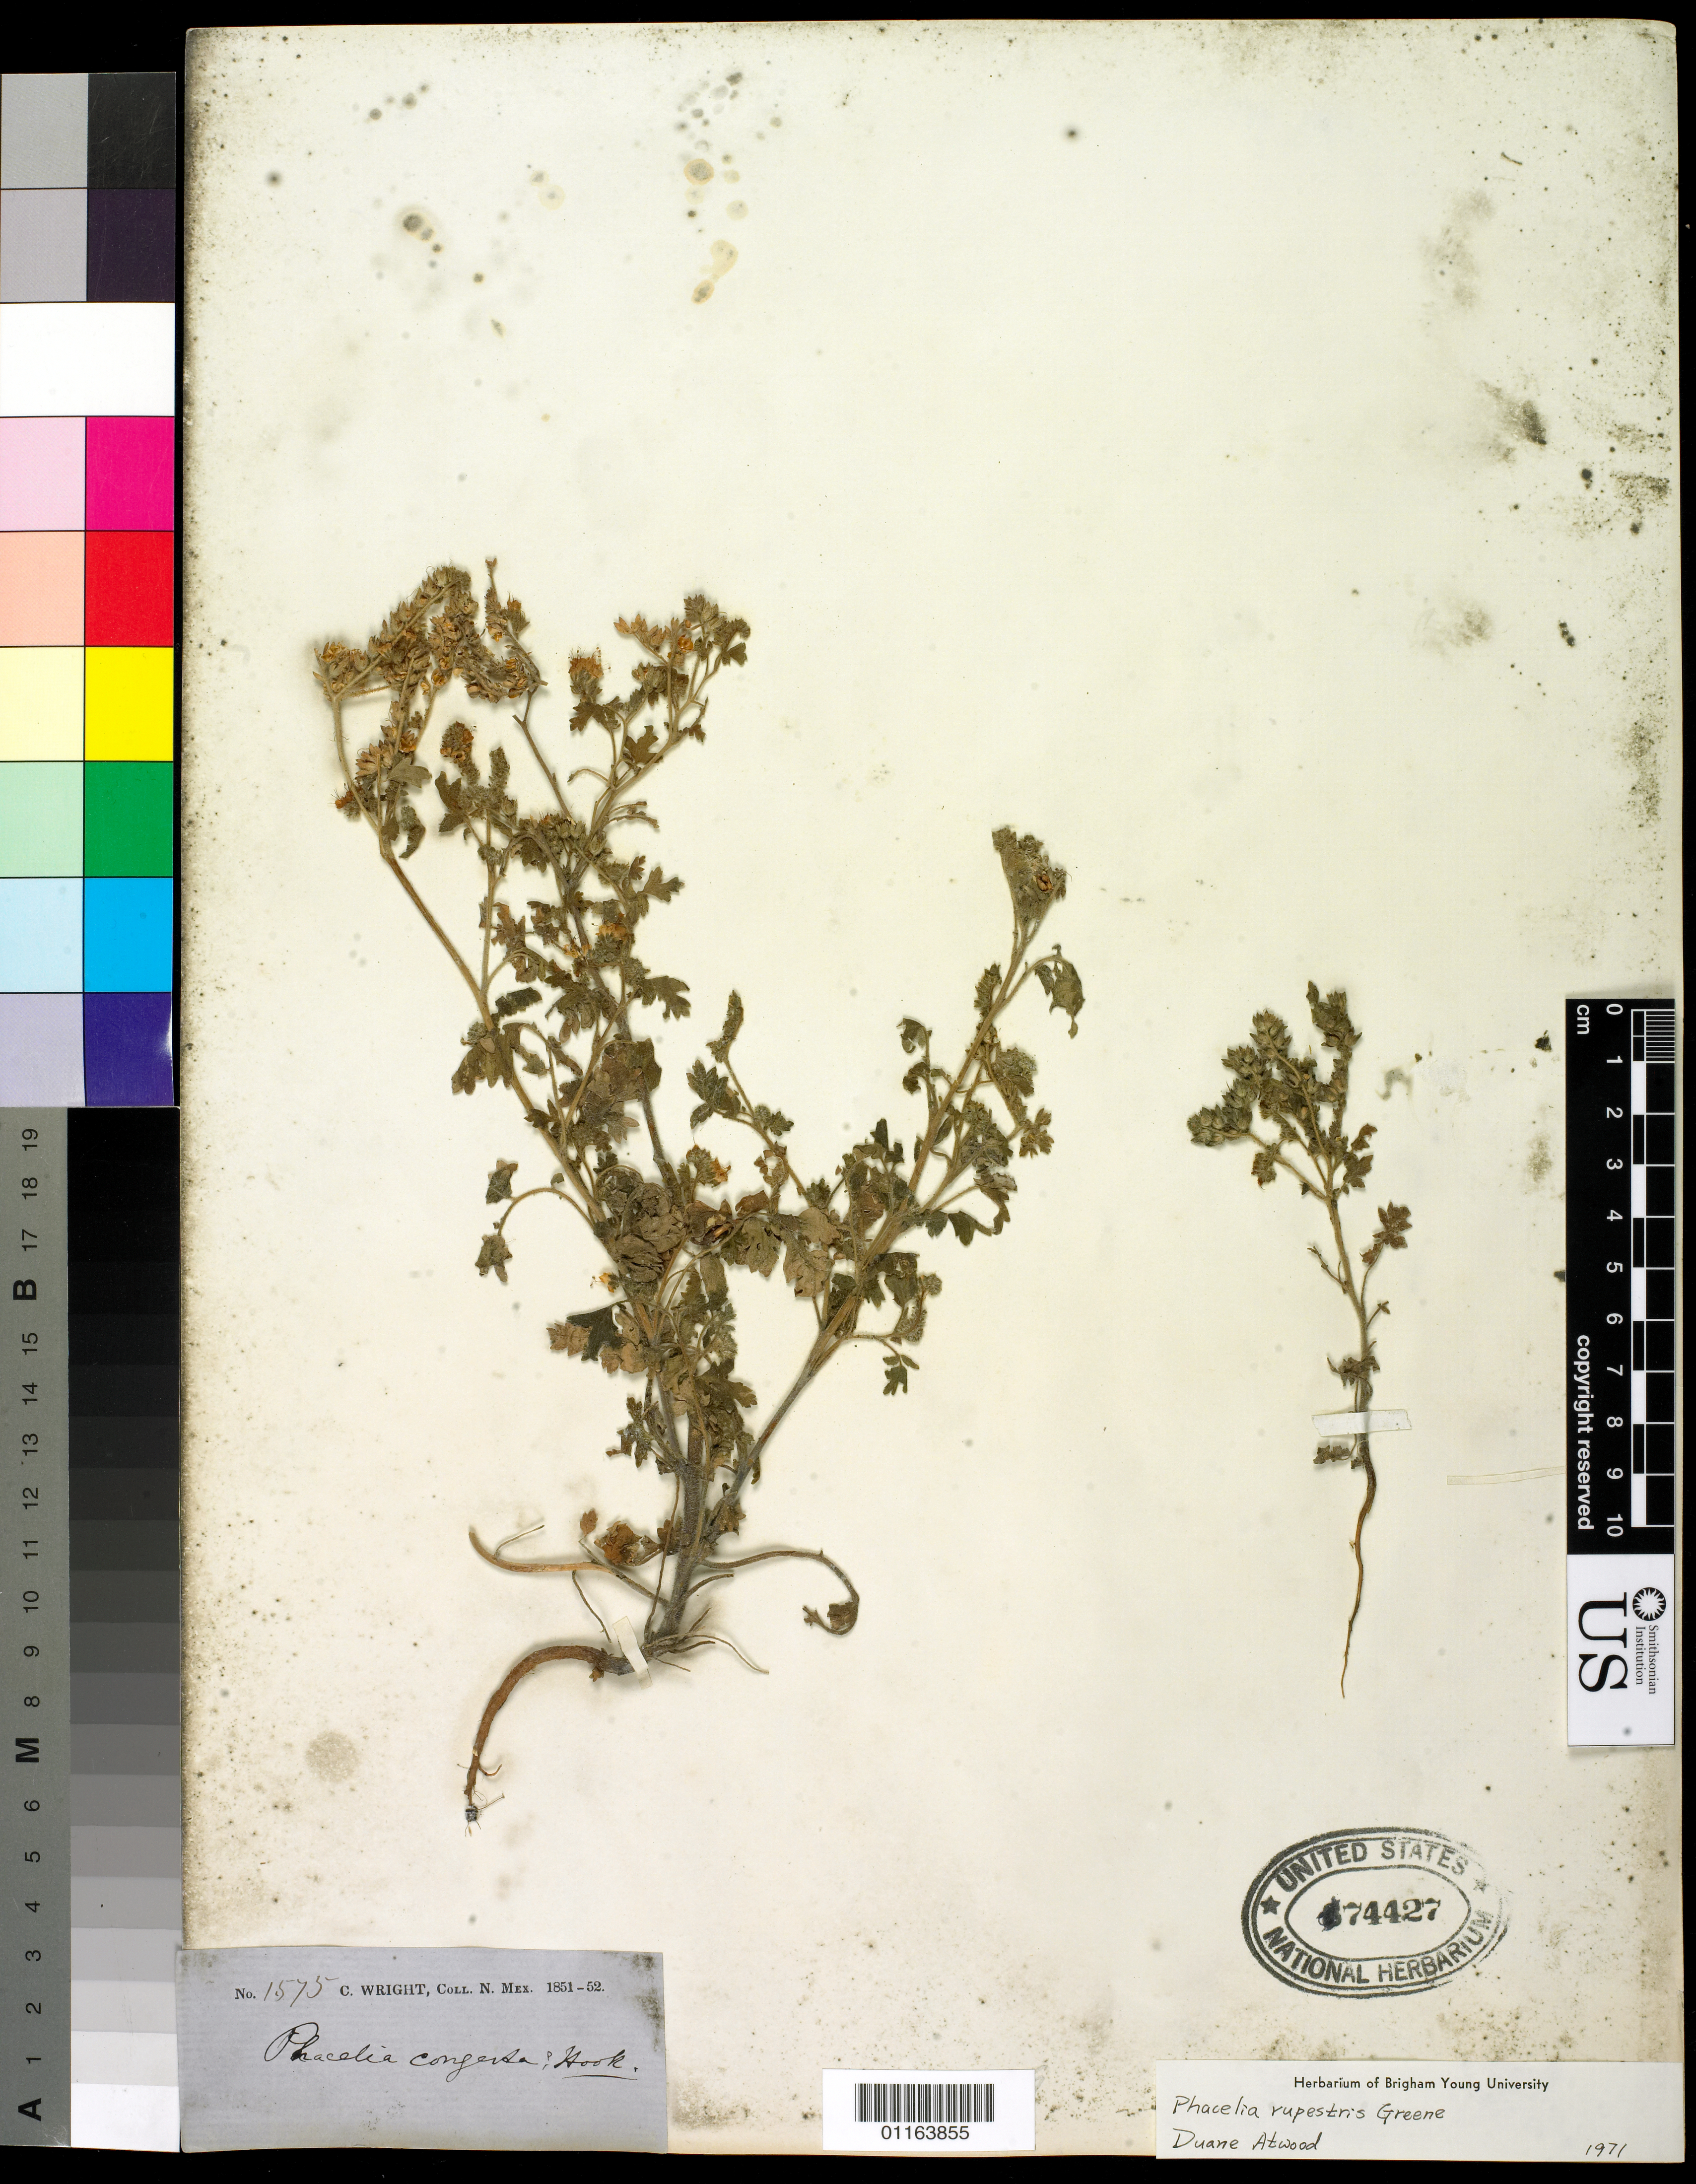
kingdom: Plantae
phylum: Tracheophyta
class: Magnoliopsida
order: Boraginales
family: Hydrophyllaceae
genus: Phacelia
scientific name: Phacelia rupestris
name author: Greene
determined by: Atwood, D.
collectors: C. Wright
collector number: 1575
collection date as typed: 1851 to -- --- 1852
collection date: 1851/1852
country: United States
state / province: New Mexico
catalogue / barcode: US 74427